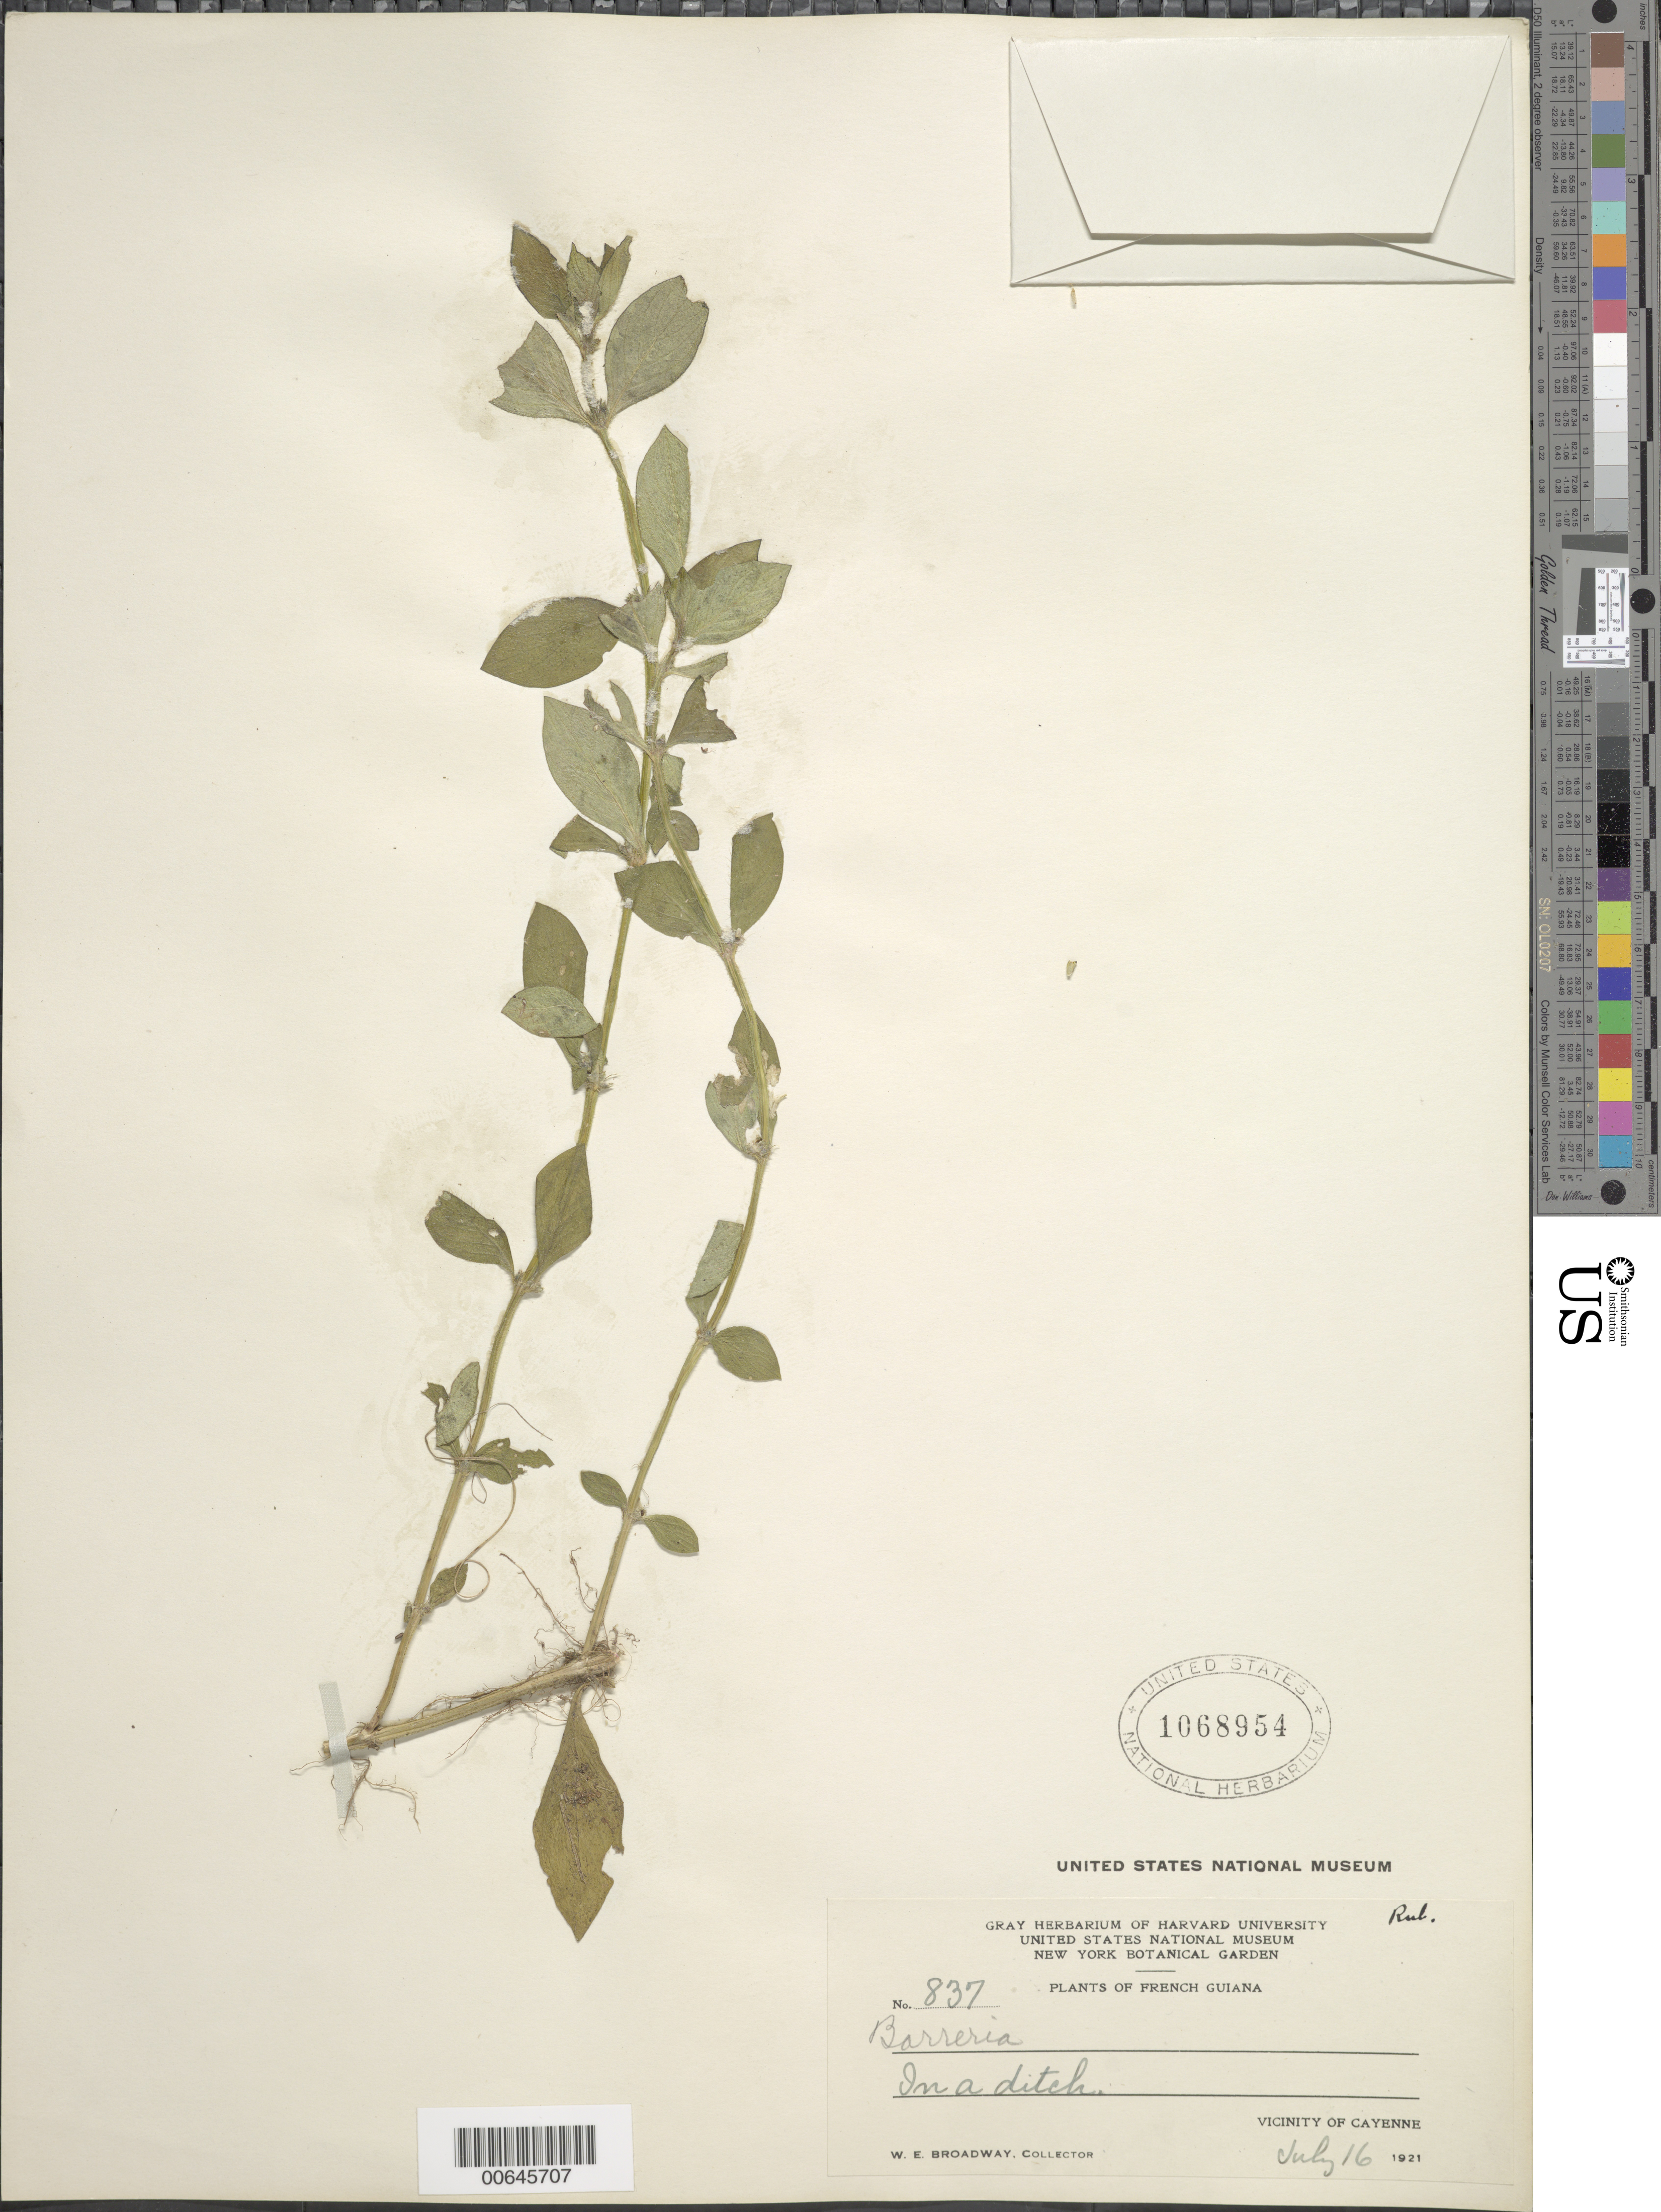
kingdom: Plantae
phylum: Tracheophyta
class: Magnoliopsida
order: Gentianales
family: Rubiaceae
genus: Borreria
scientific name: Borreria sp.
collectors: W. E. Broadway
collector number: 837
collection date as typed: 16-Jul-21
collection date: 1921-07-16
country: French Guiana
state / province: Cayenne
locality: Cayenne, vic.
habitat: In a ditch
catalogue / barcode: US 1068954